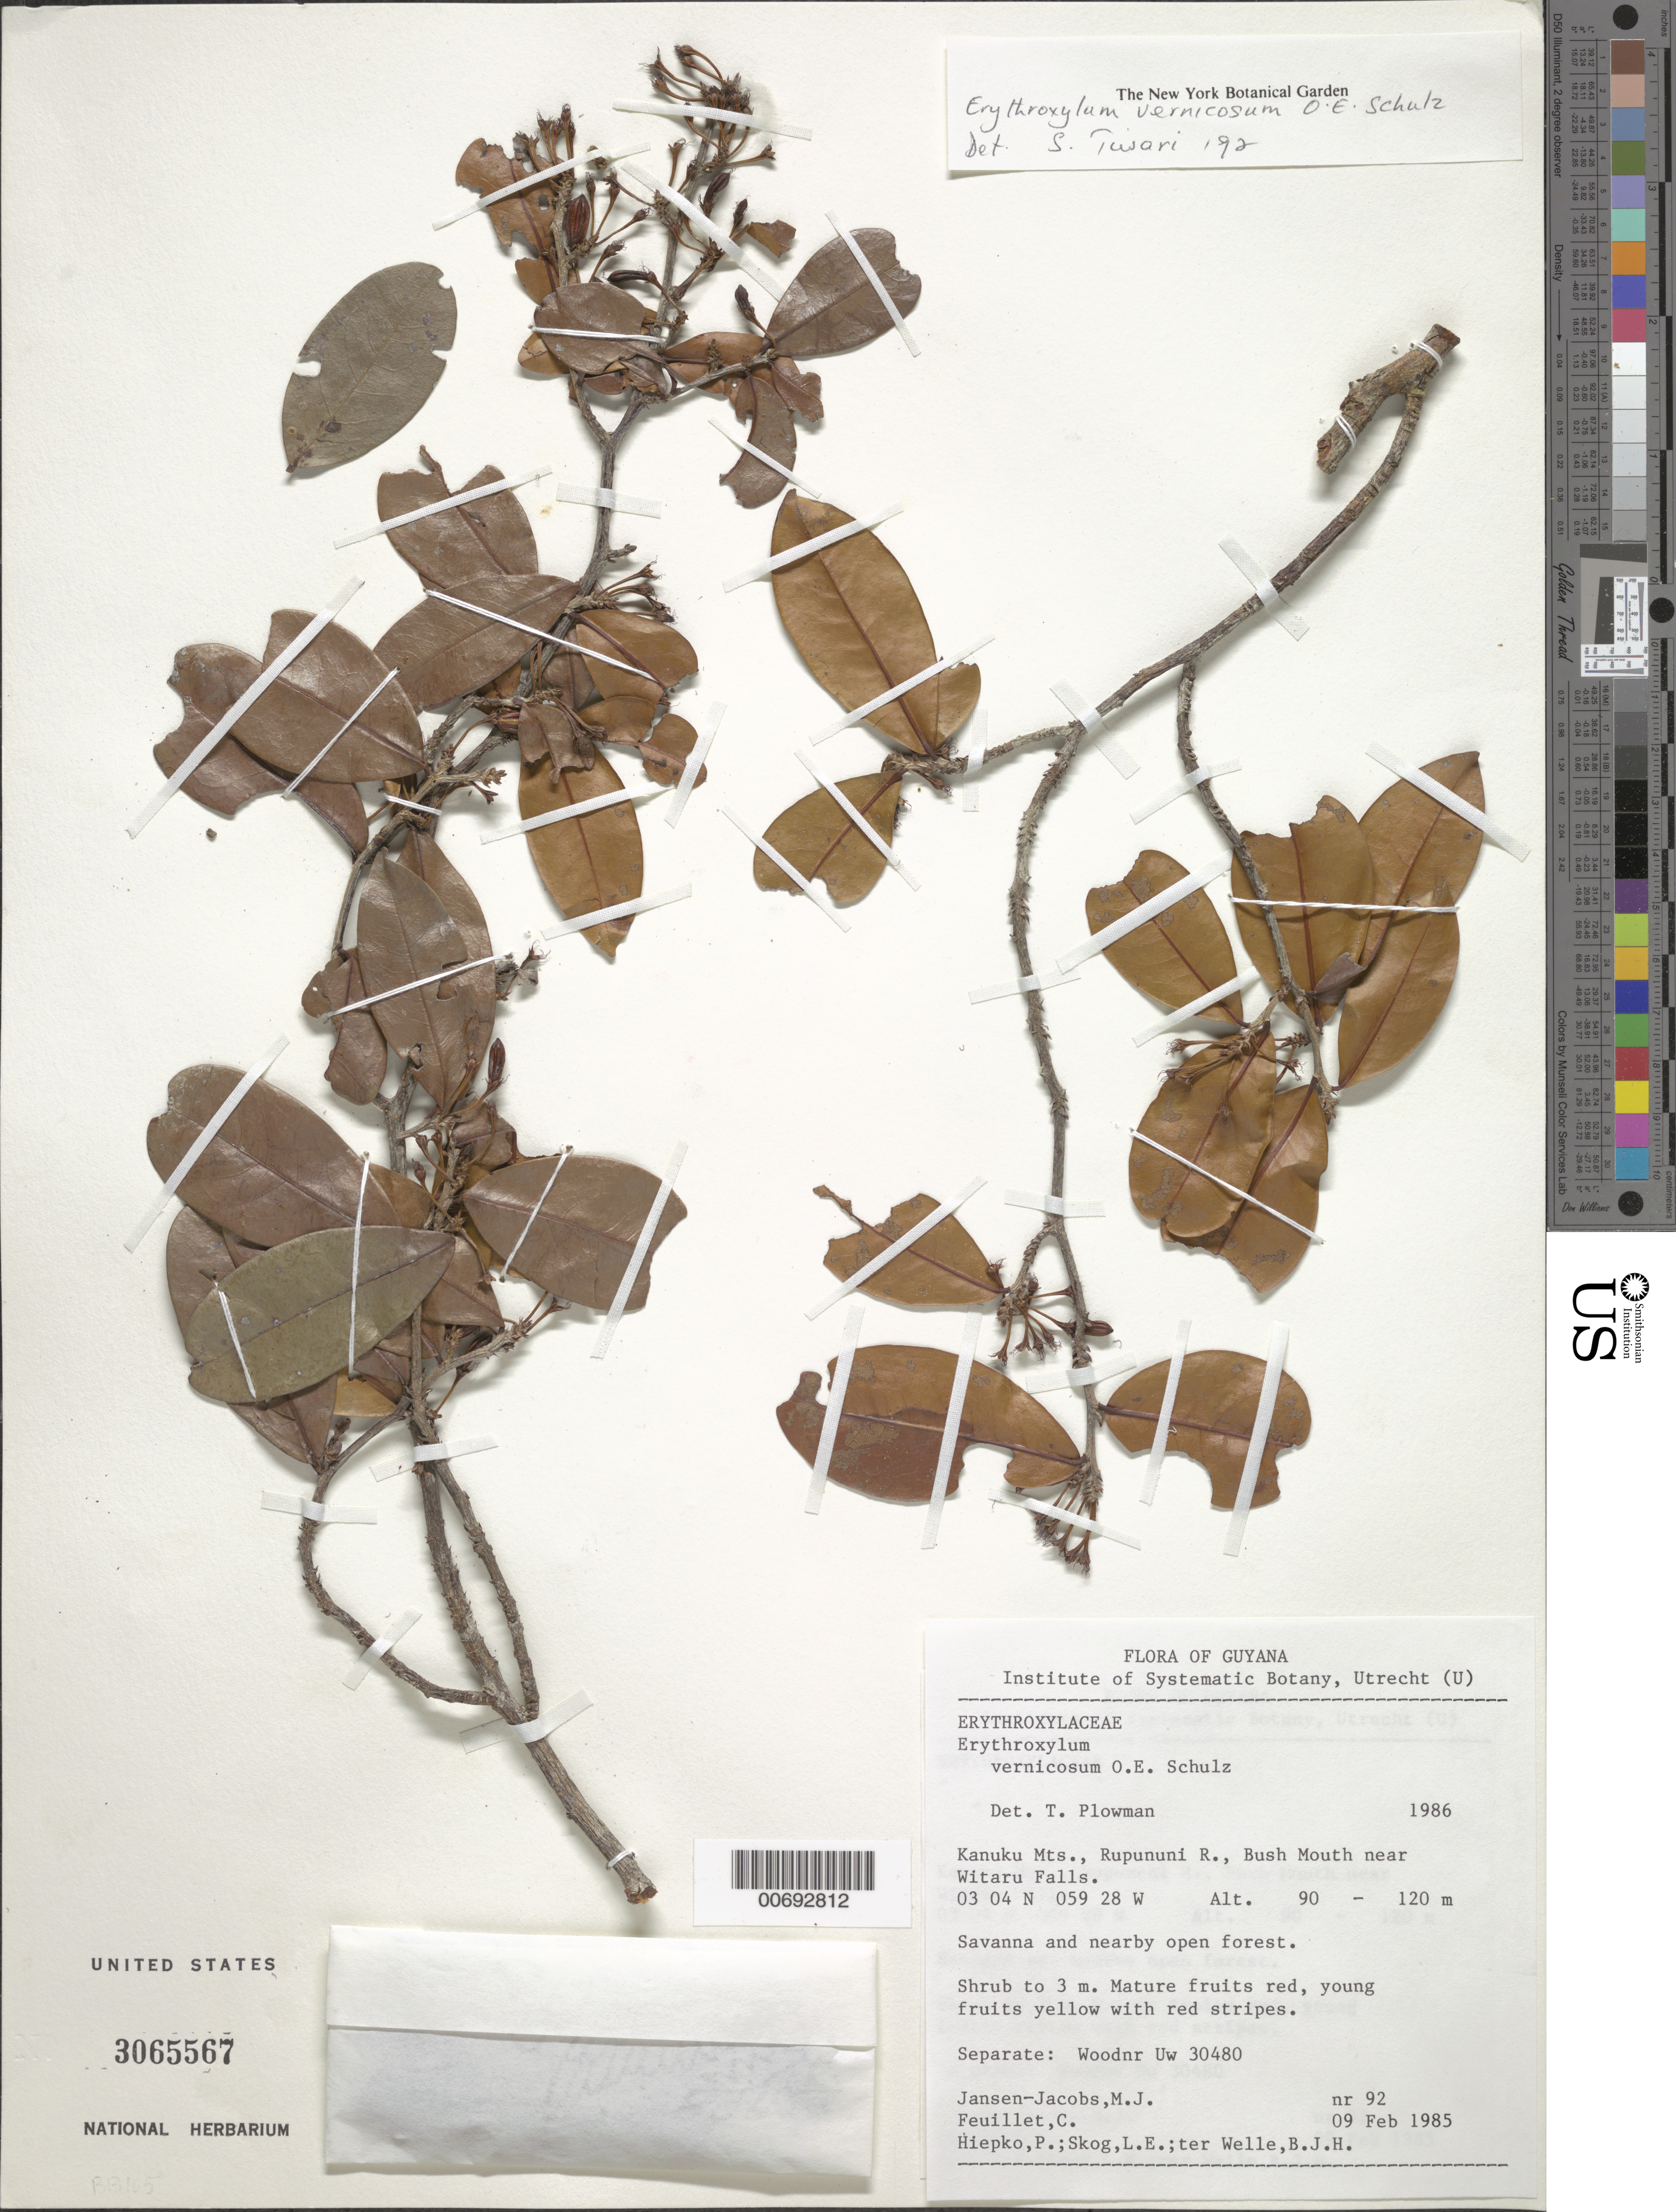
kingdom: Plantae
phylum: Tracheophyta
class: Magnoliopsida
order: Malpighiales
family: Erythroxylaceae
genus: Erythroxylum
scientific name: Erythroxylum vernicosum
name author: O.E. Schulz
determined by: Tiwari, S.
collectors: M. J. Jansen-Jacobs, C. Feuillet, P. H. Hiepko, L. E. Skog & B. Welle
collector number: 92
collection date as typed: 9-Feb-85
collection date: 1985-02-09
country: Guyana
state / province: U. Takutu-U. Essequibo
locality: Kanuku Mts., Rupununi R., Bush Mouth near Witaru Falls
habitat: Savanna and nearby open forest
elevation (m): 90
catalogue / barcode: US 3065567